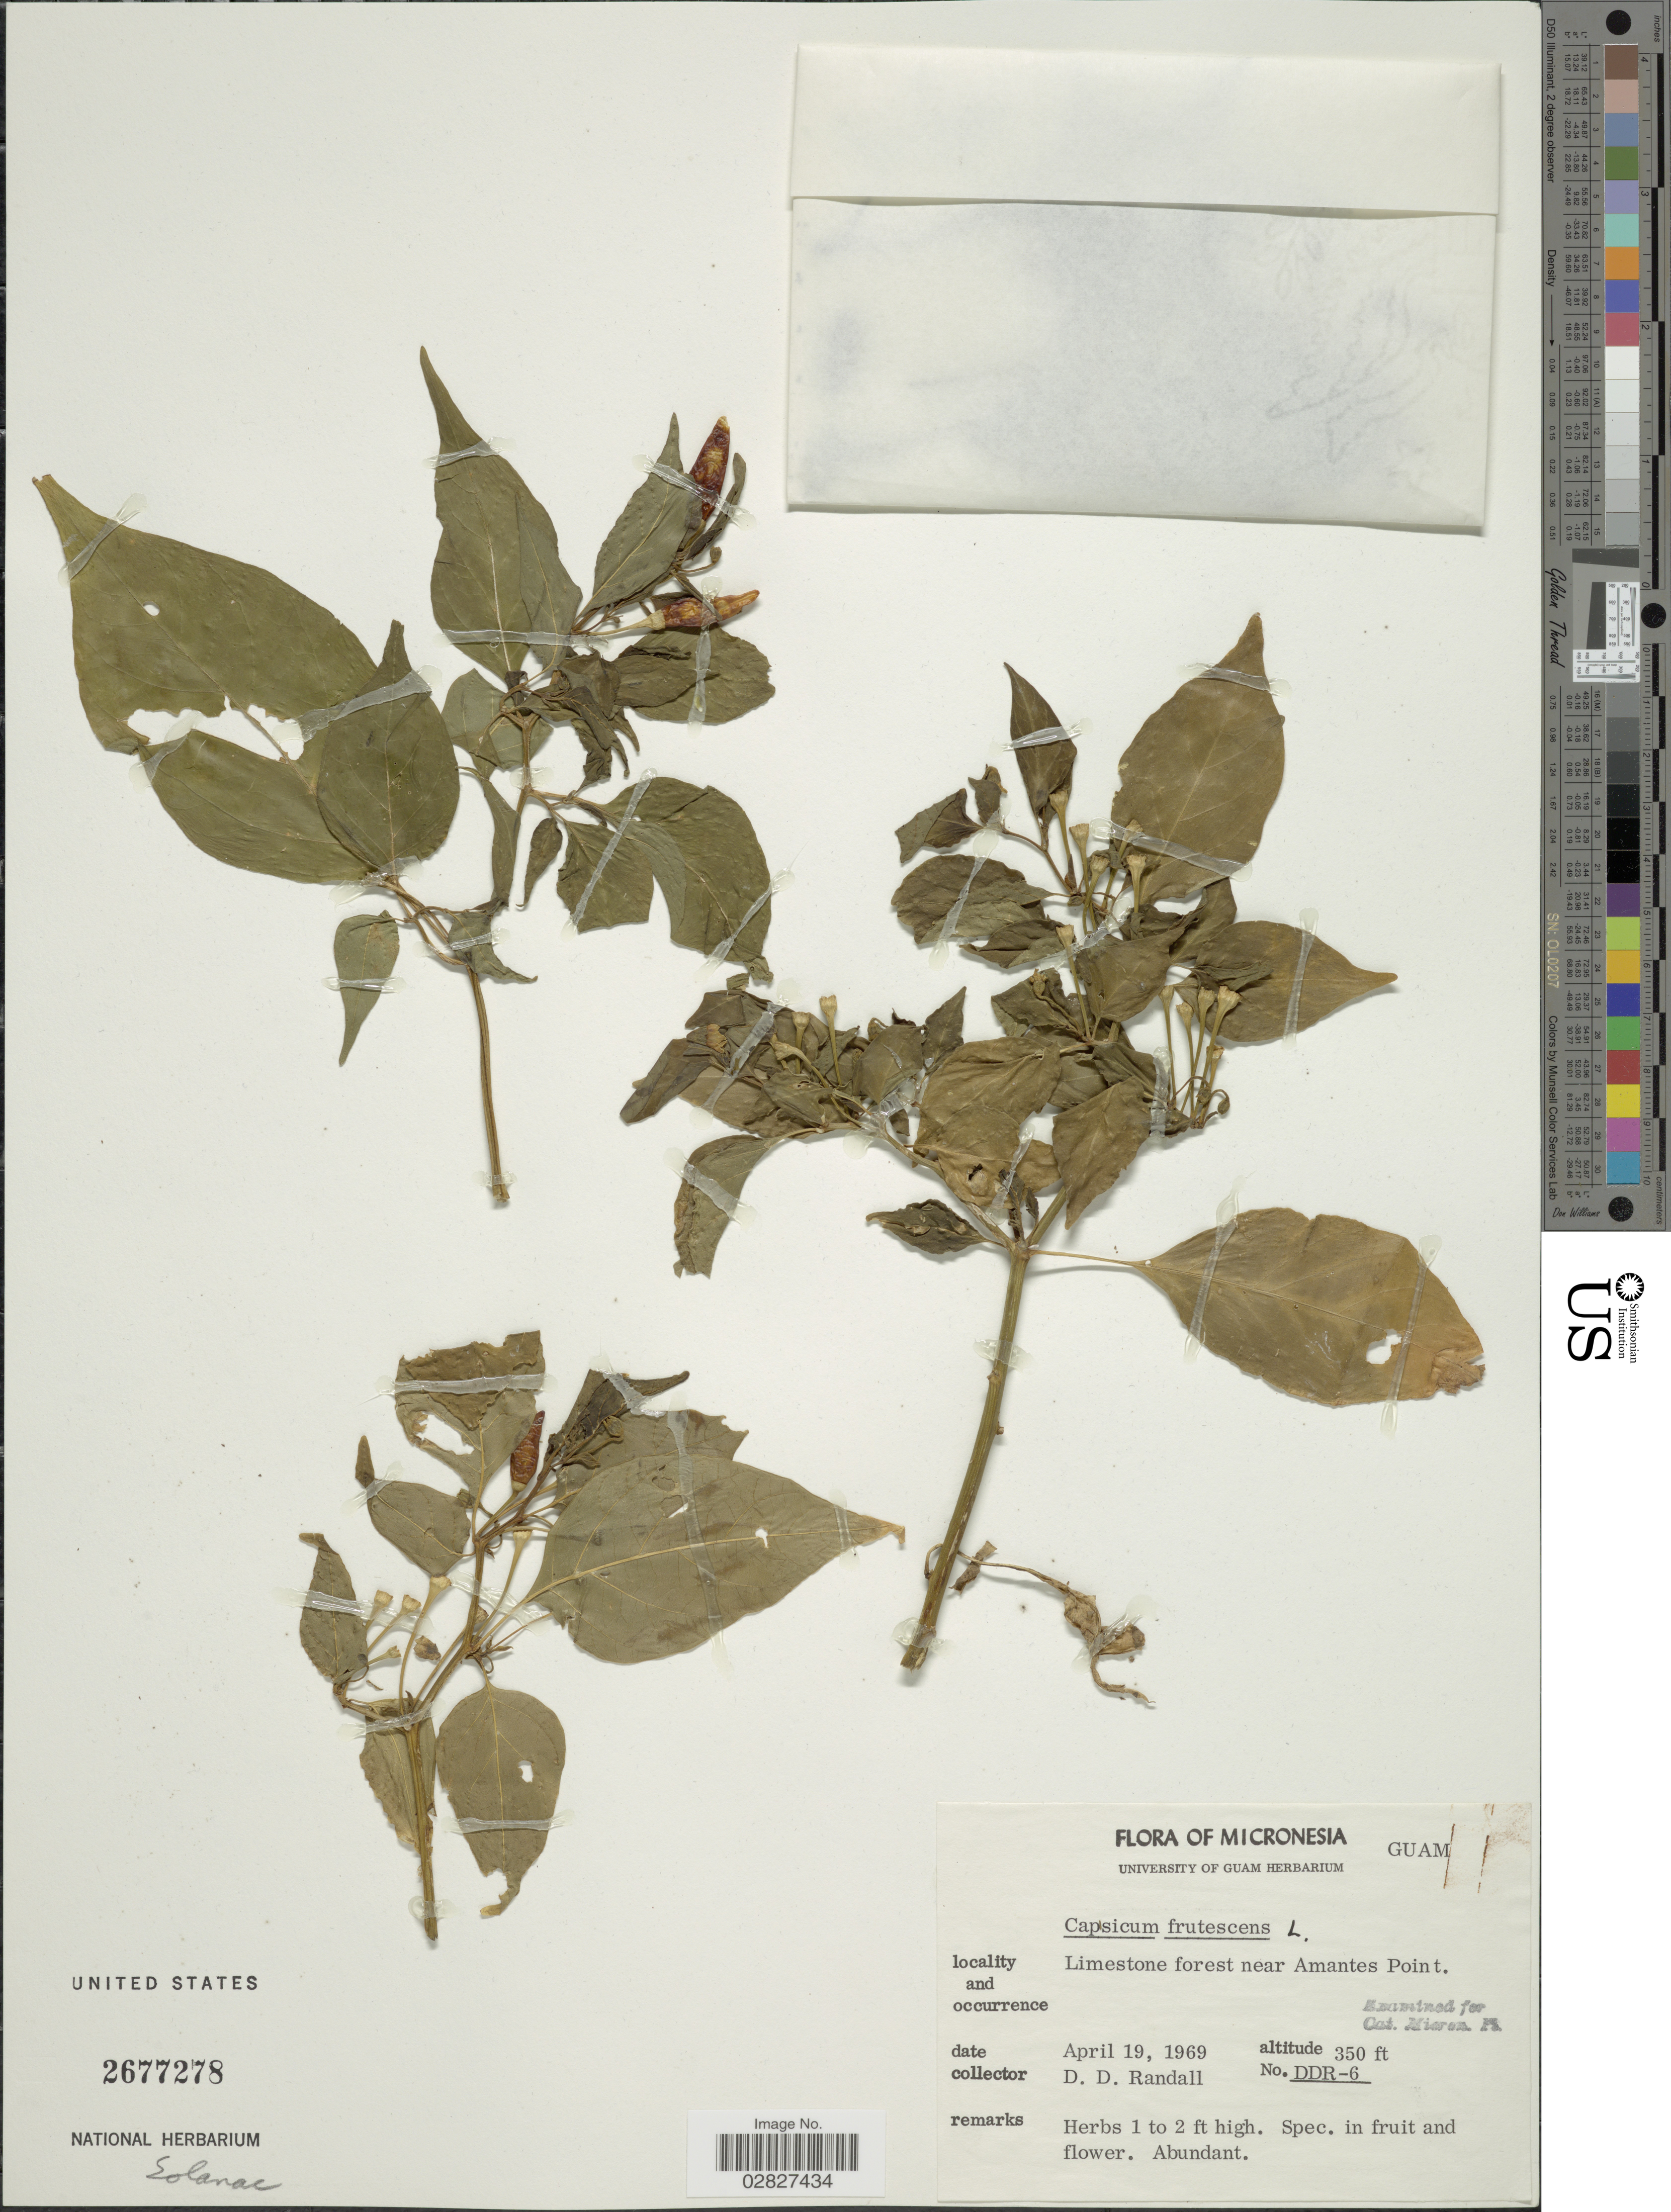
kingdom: Plantae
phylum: Tracheophyta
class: Magnoliopsida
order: Solanales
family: Solanaceae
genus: Capsicum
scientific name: Capsicum frutescens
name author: L.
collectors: D.D. Randall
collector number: DDR-6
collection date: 1969-04-19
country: Guam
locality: Micronesia. Limestone forest near Amantes Point.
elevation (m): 107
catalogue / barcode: US 2677278